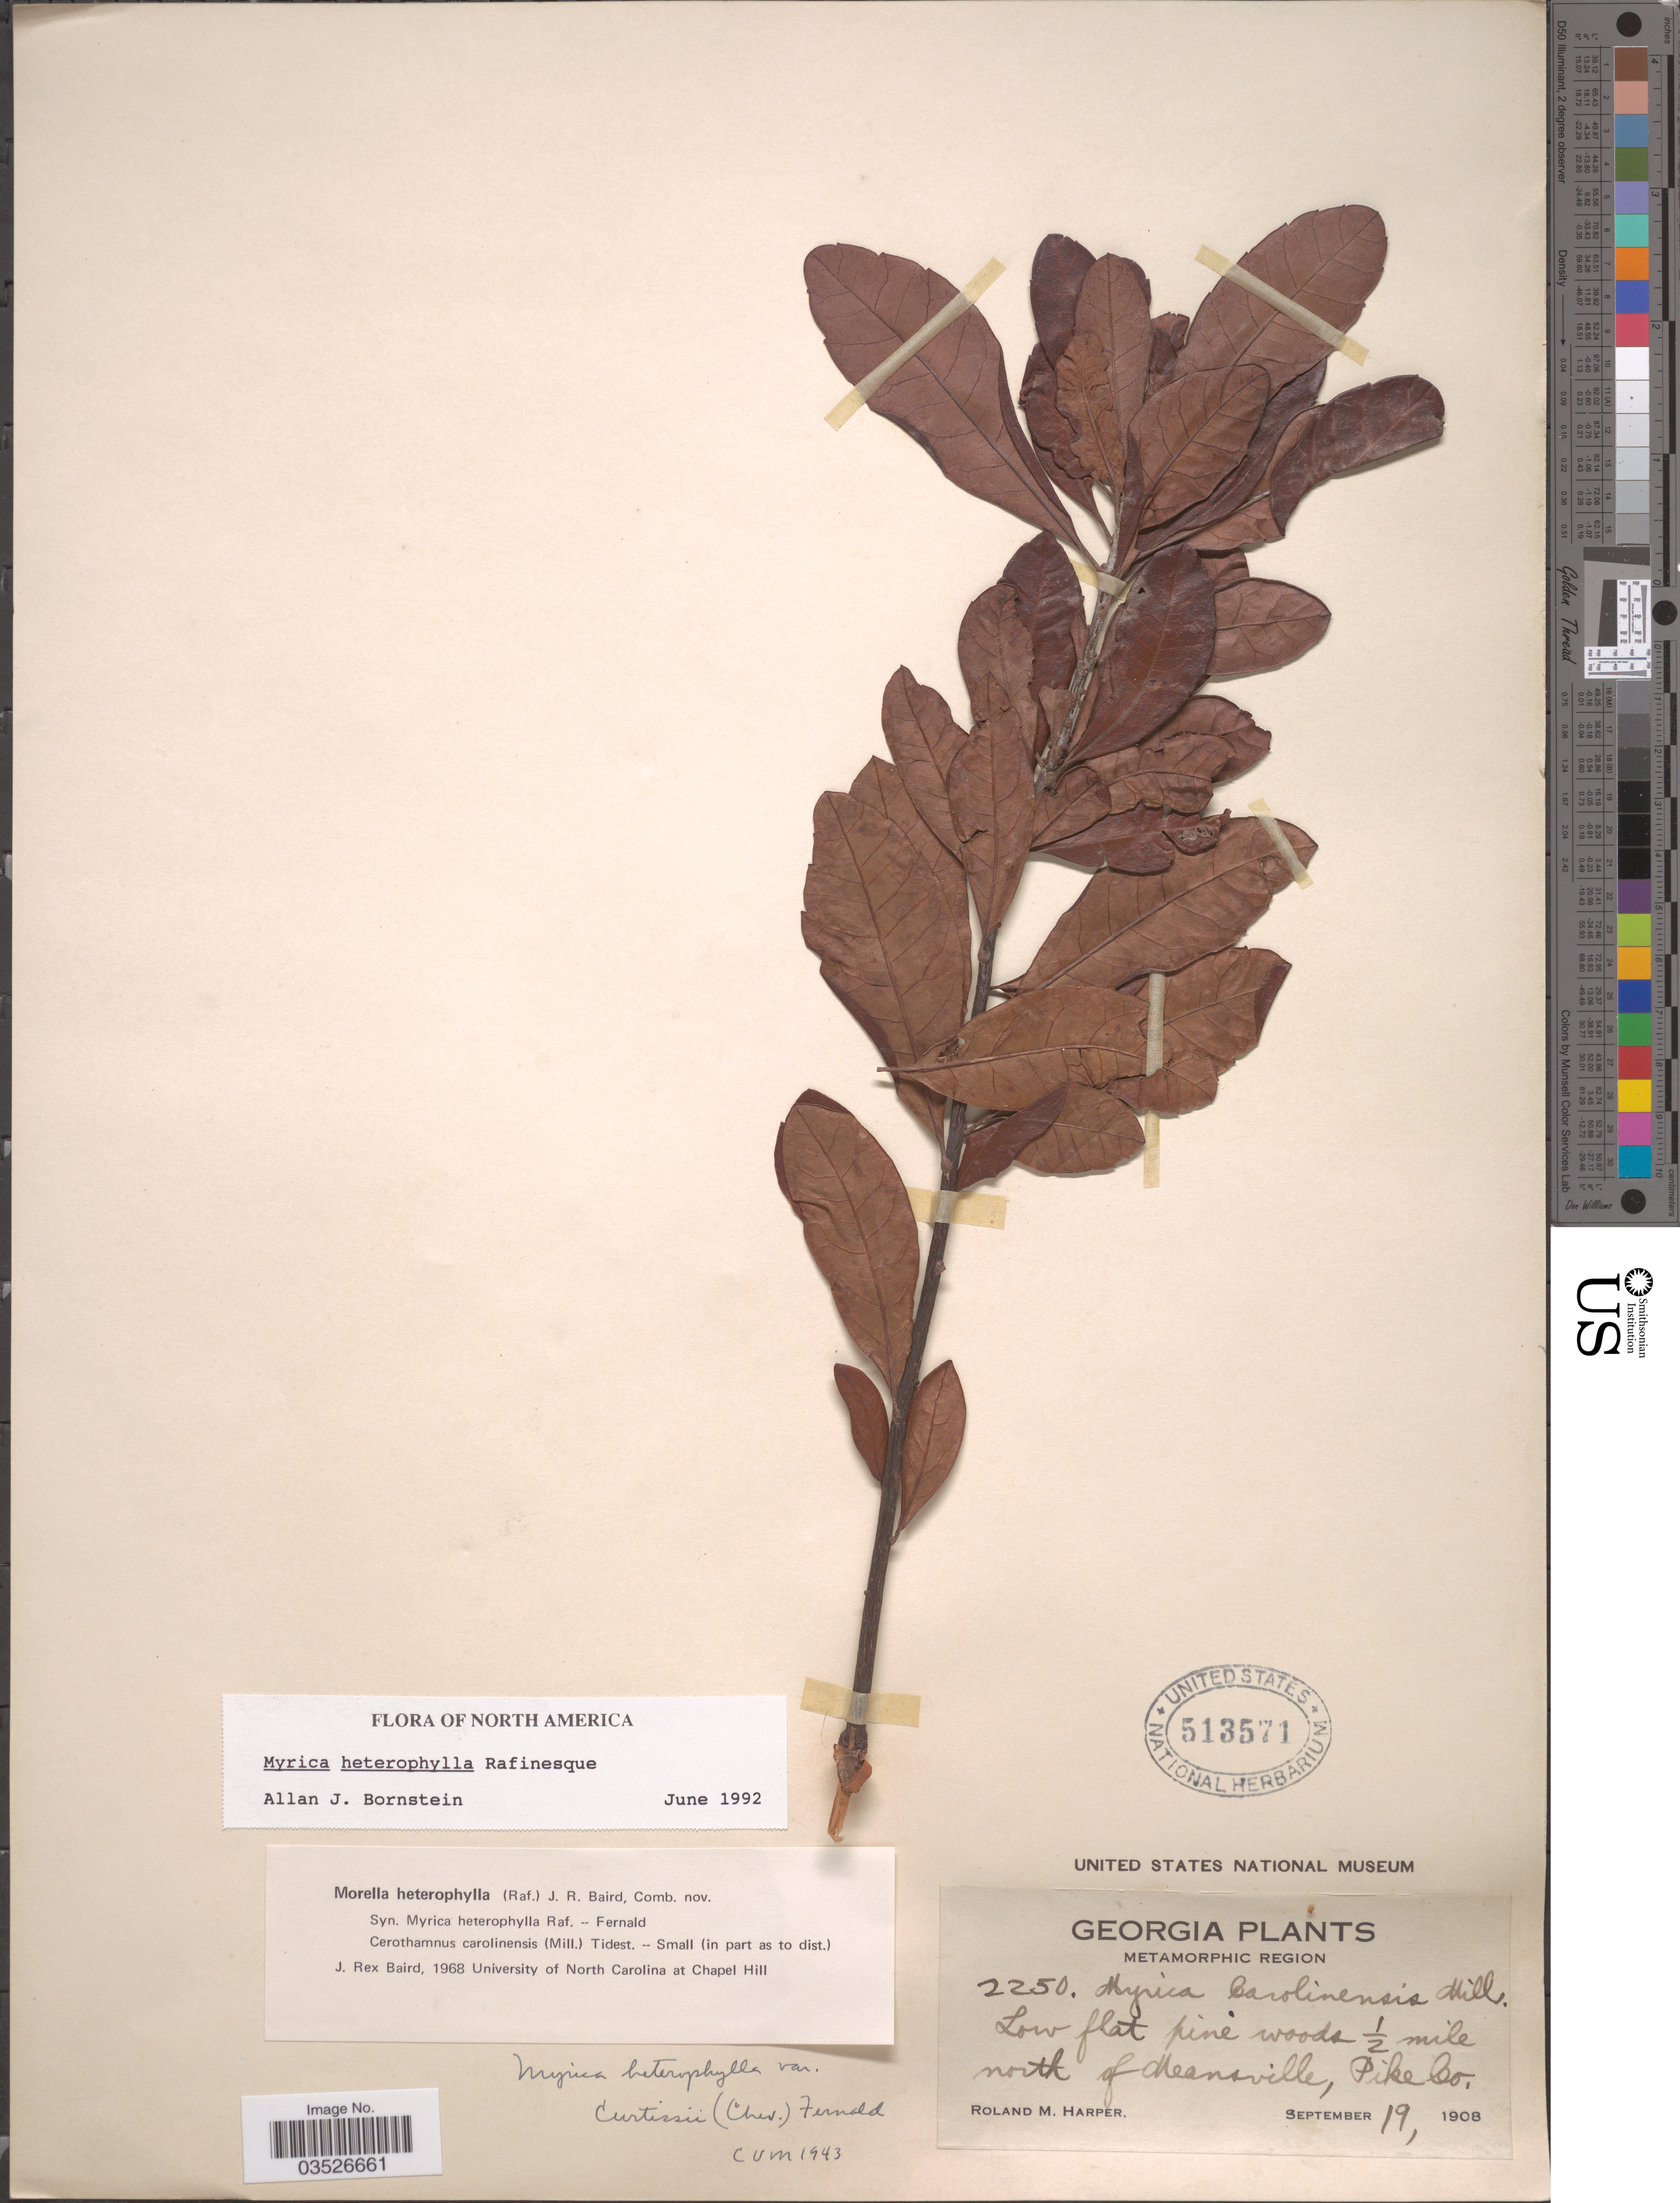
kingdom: Plantae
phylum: Tracheophyta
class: Magnoliopsida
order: Fagales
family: Myricaceae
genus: Morella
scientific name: Morella caroliniensis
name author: (Mill.) Small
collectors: R. M. Harper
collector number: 2250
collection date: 1908-09-19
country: United States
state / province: Georgia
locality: Metamorphic Region. ½ mile north of Meansville, Pike Co.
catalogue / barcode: US 513571